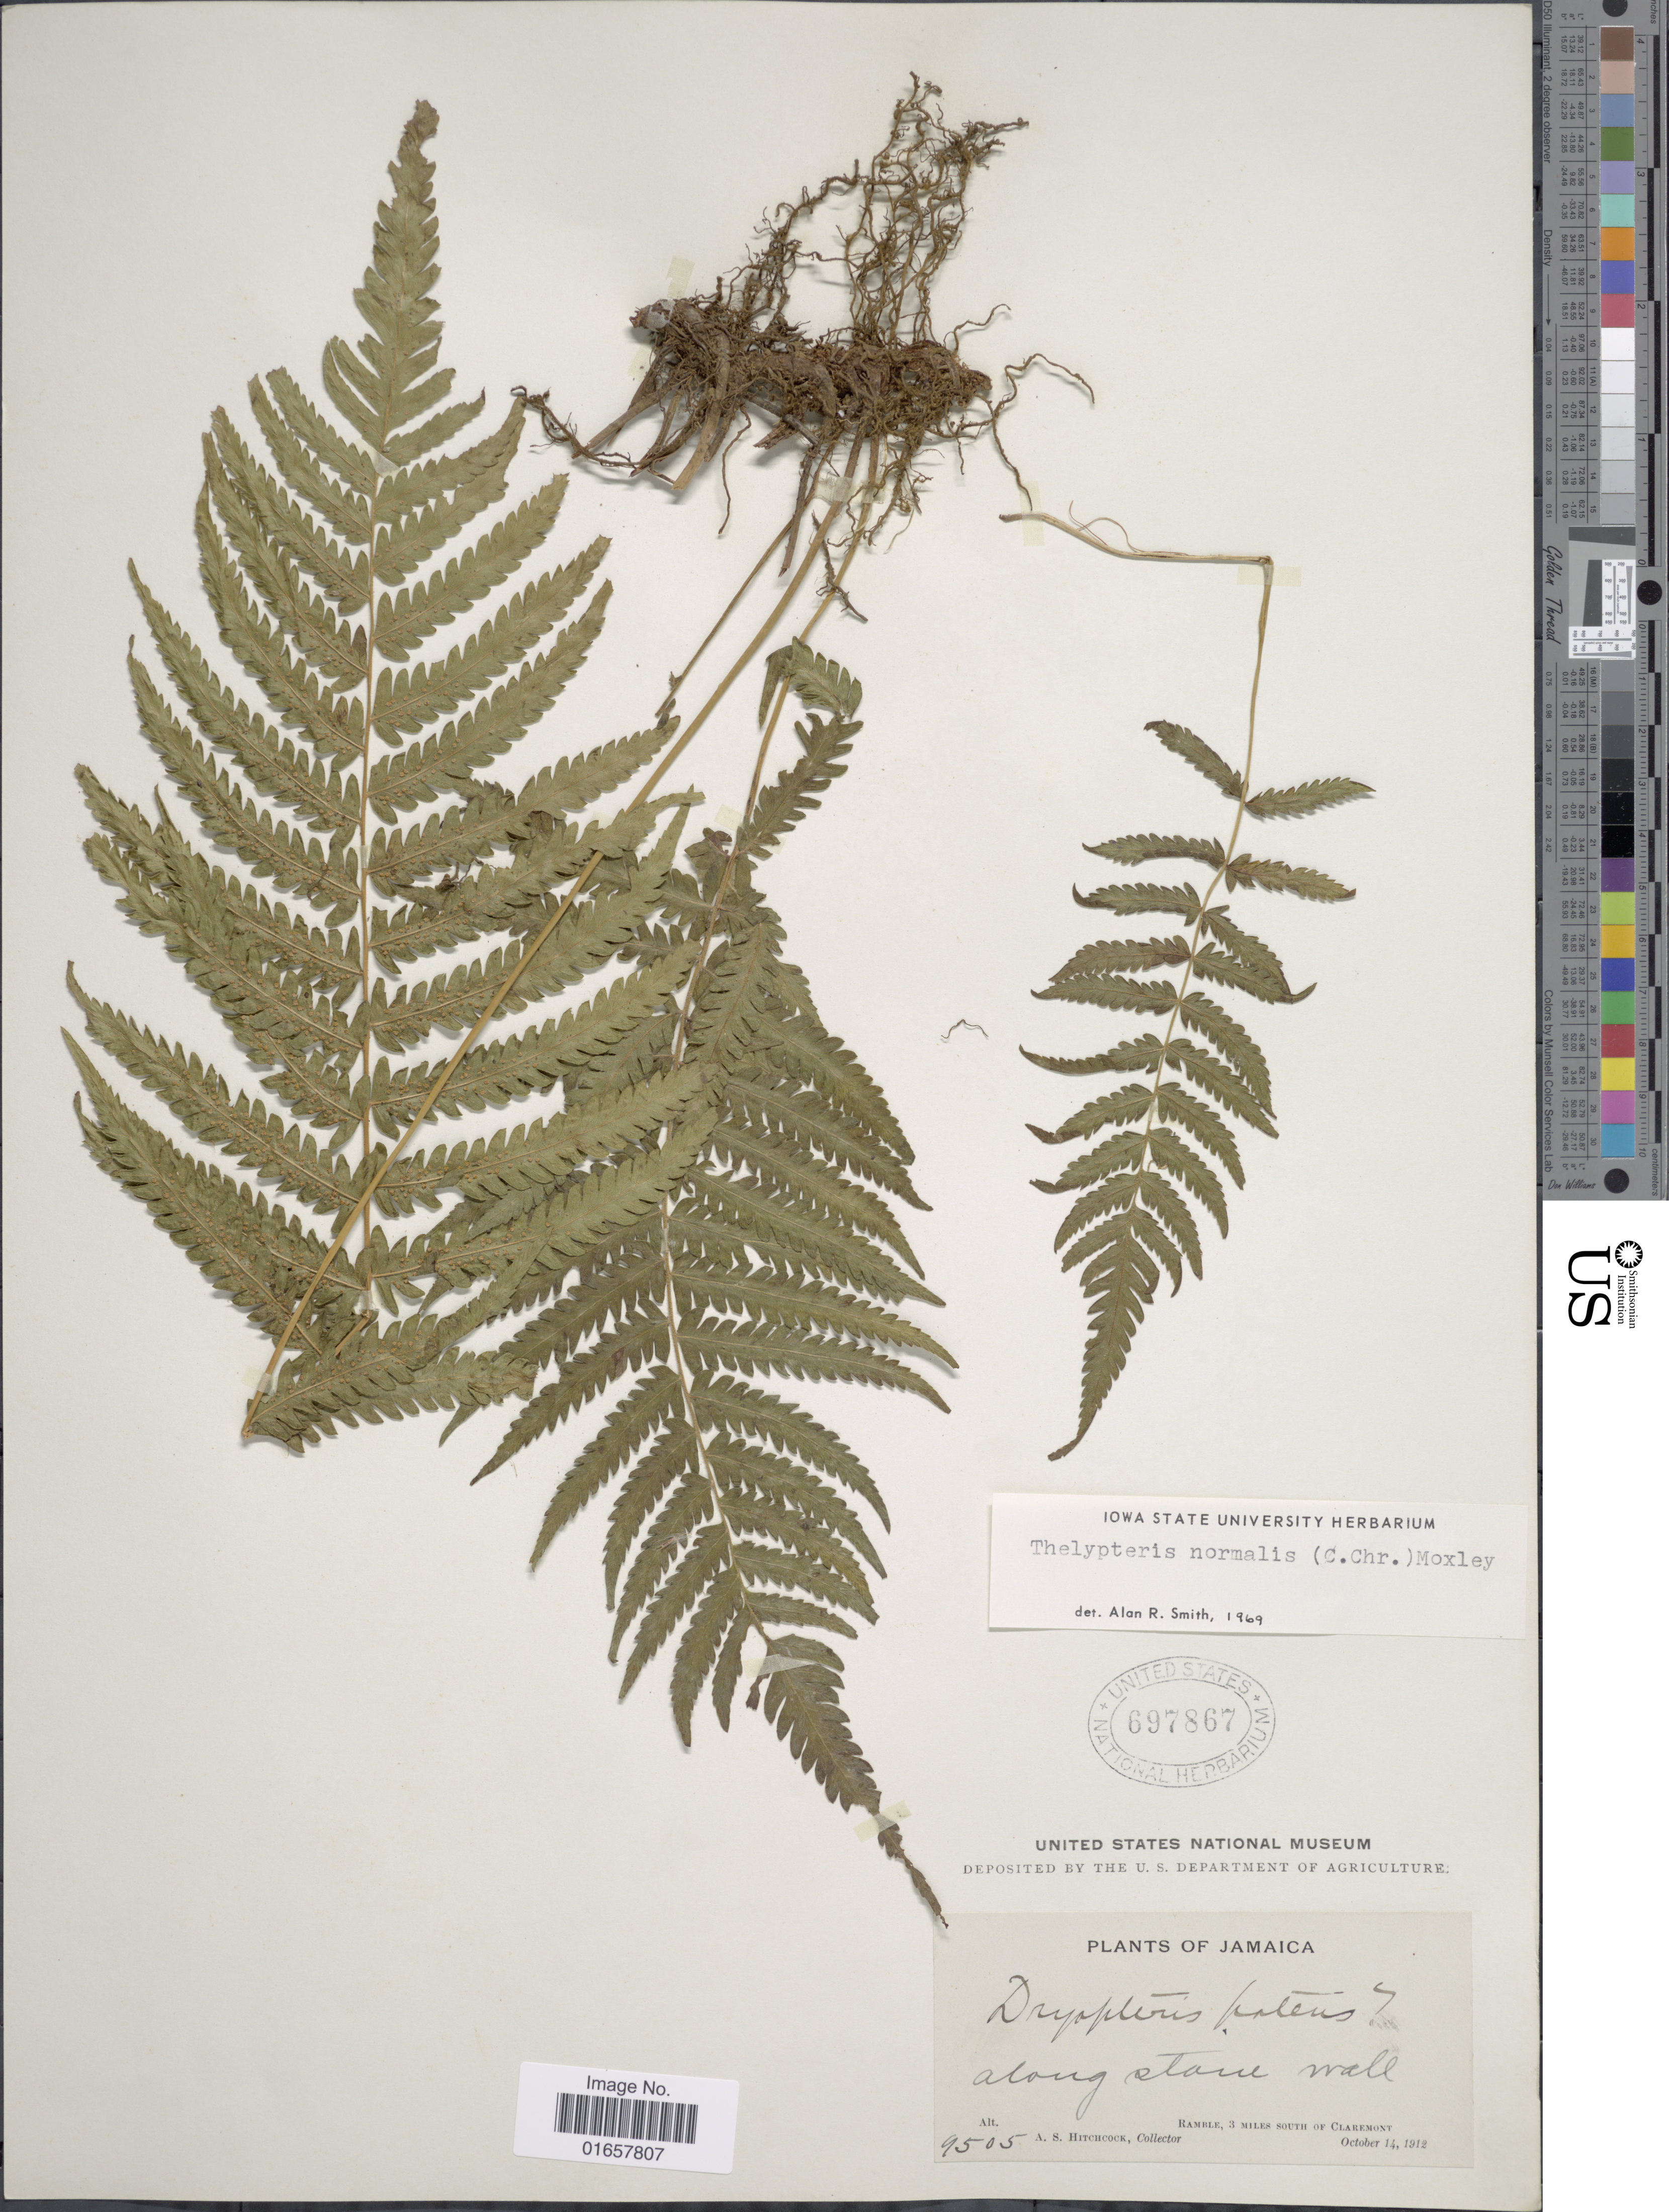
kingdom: Plantae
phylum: Tracheophyta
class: Polypodiopsida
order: Polypodiales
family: Thelypteridaceae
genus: Christella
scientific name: Christella kunthii comb. ined.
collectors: A. S. Hitchcock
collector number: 9505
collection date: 1912-10-14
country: Jamaica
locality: Jamaica, along stone wall, Ramble, 3 miles south of Claremont.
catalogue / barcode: US 697867